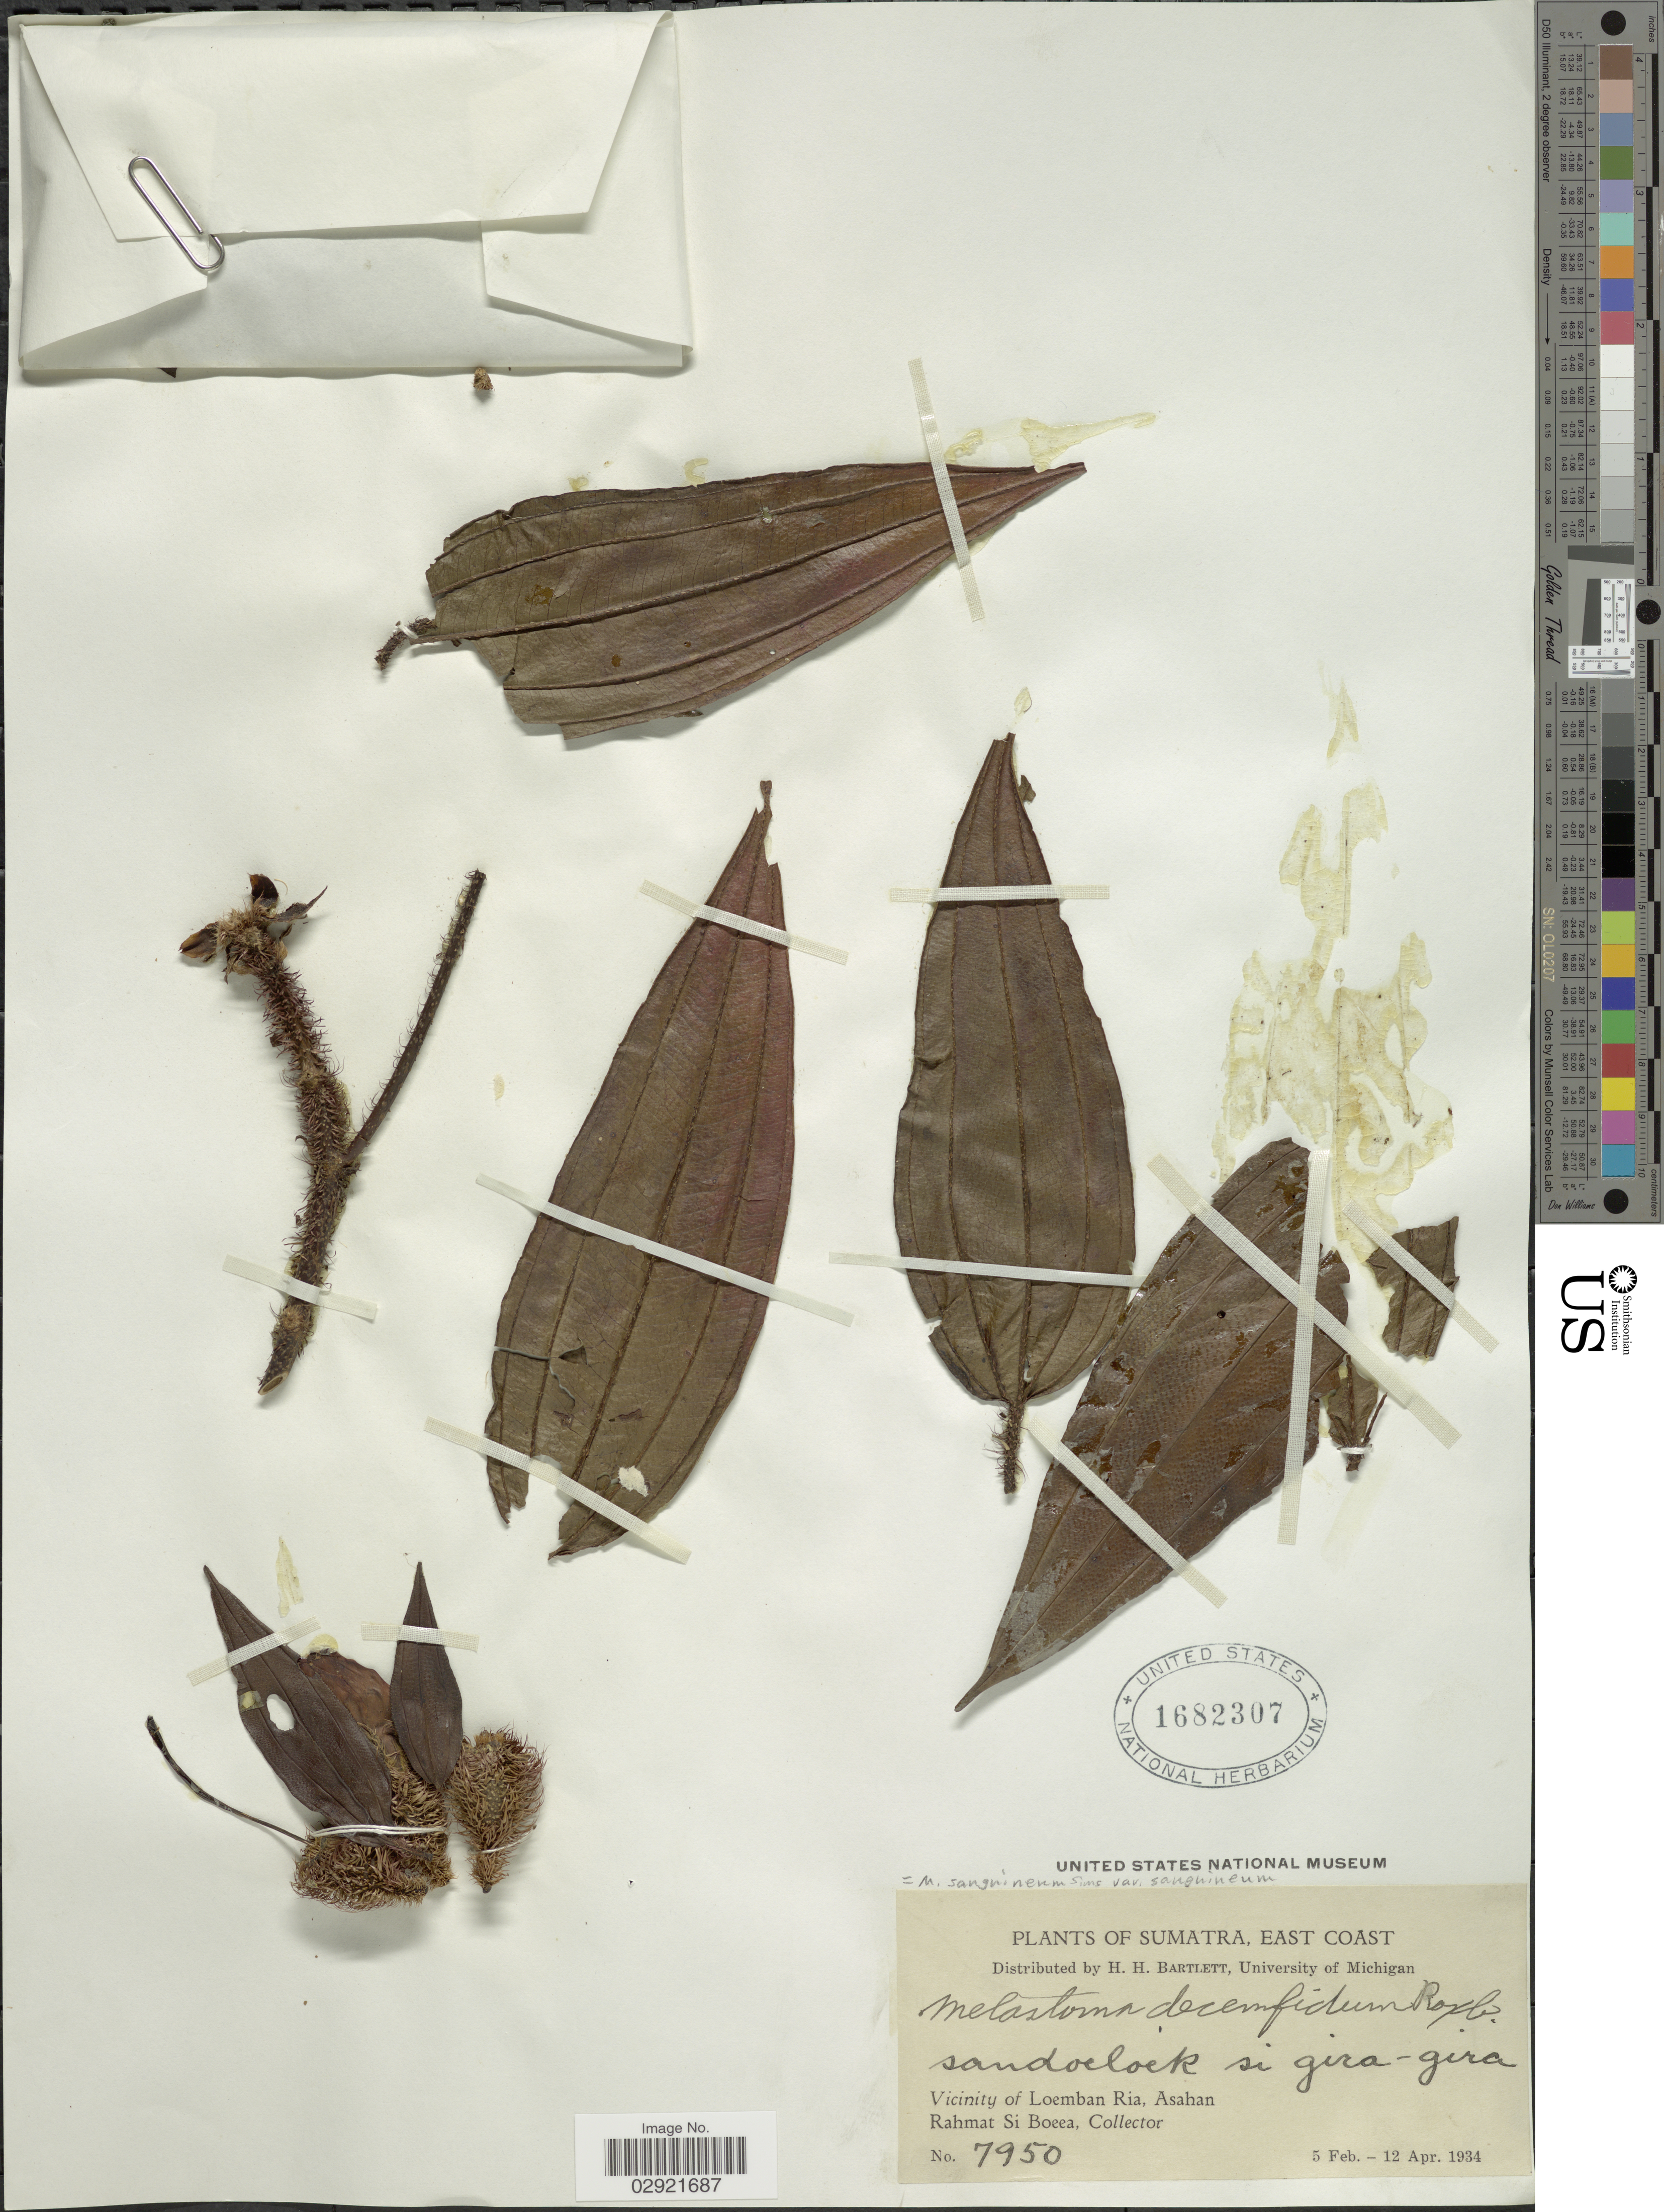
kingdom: Plantae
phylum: Tracheophyta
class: Magnoliopsida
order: Myrtales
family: Melastomataceae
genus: Melastoma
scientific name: Melastoma sanguineum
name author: Sims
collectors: Rahmat Si Boeea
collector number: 7950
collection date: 1934-02-05/1934-04-12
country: Indonesia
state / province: Sumatra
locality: East Coast. Vicinity of Loemban, Ria, Asahan.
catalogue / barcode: US 1682307